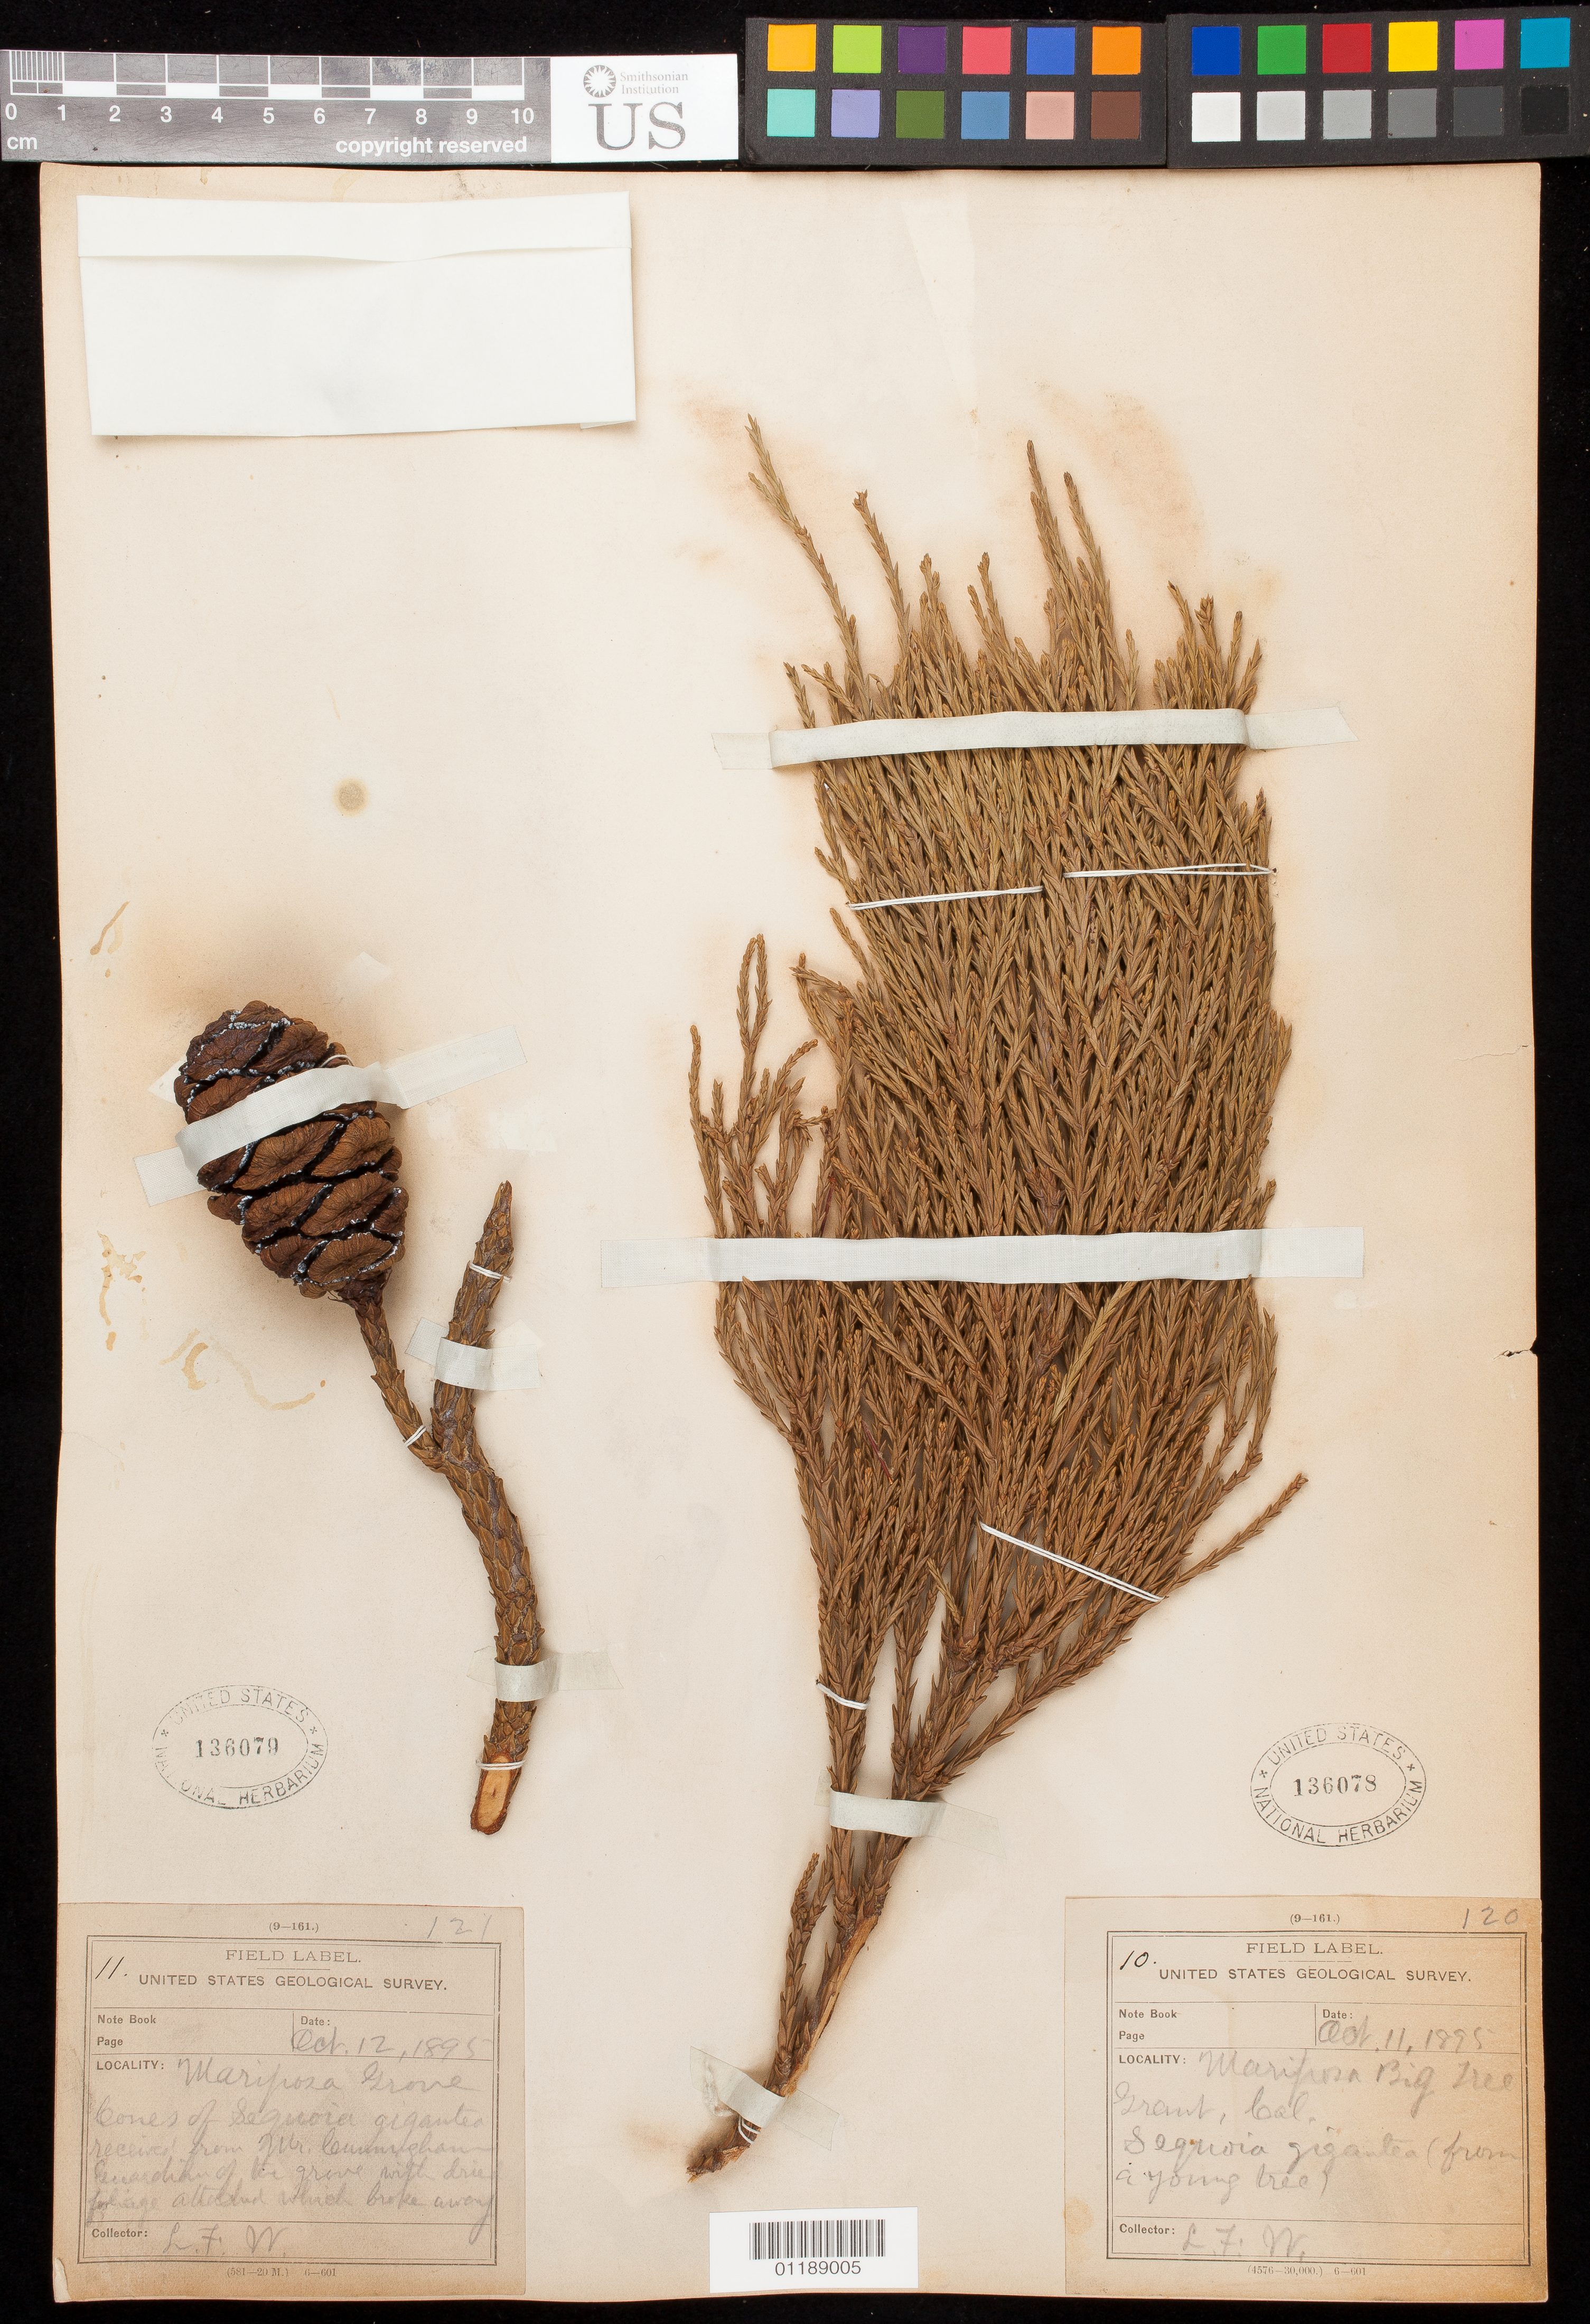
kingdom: Plantae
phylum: Tracheophyta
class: Pinopsida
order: Pinales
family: Cupressaceae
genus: Sequoia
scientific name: Sequoia gigantea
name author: (Lindl.) Decne.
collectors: F. V. Coville & F. Funston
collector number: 11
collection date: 1891-10-12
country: United States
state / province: California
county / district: Mariposa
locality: Mariposa Grove.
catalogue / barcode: US 136079